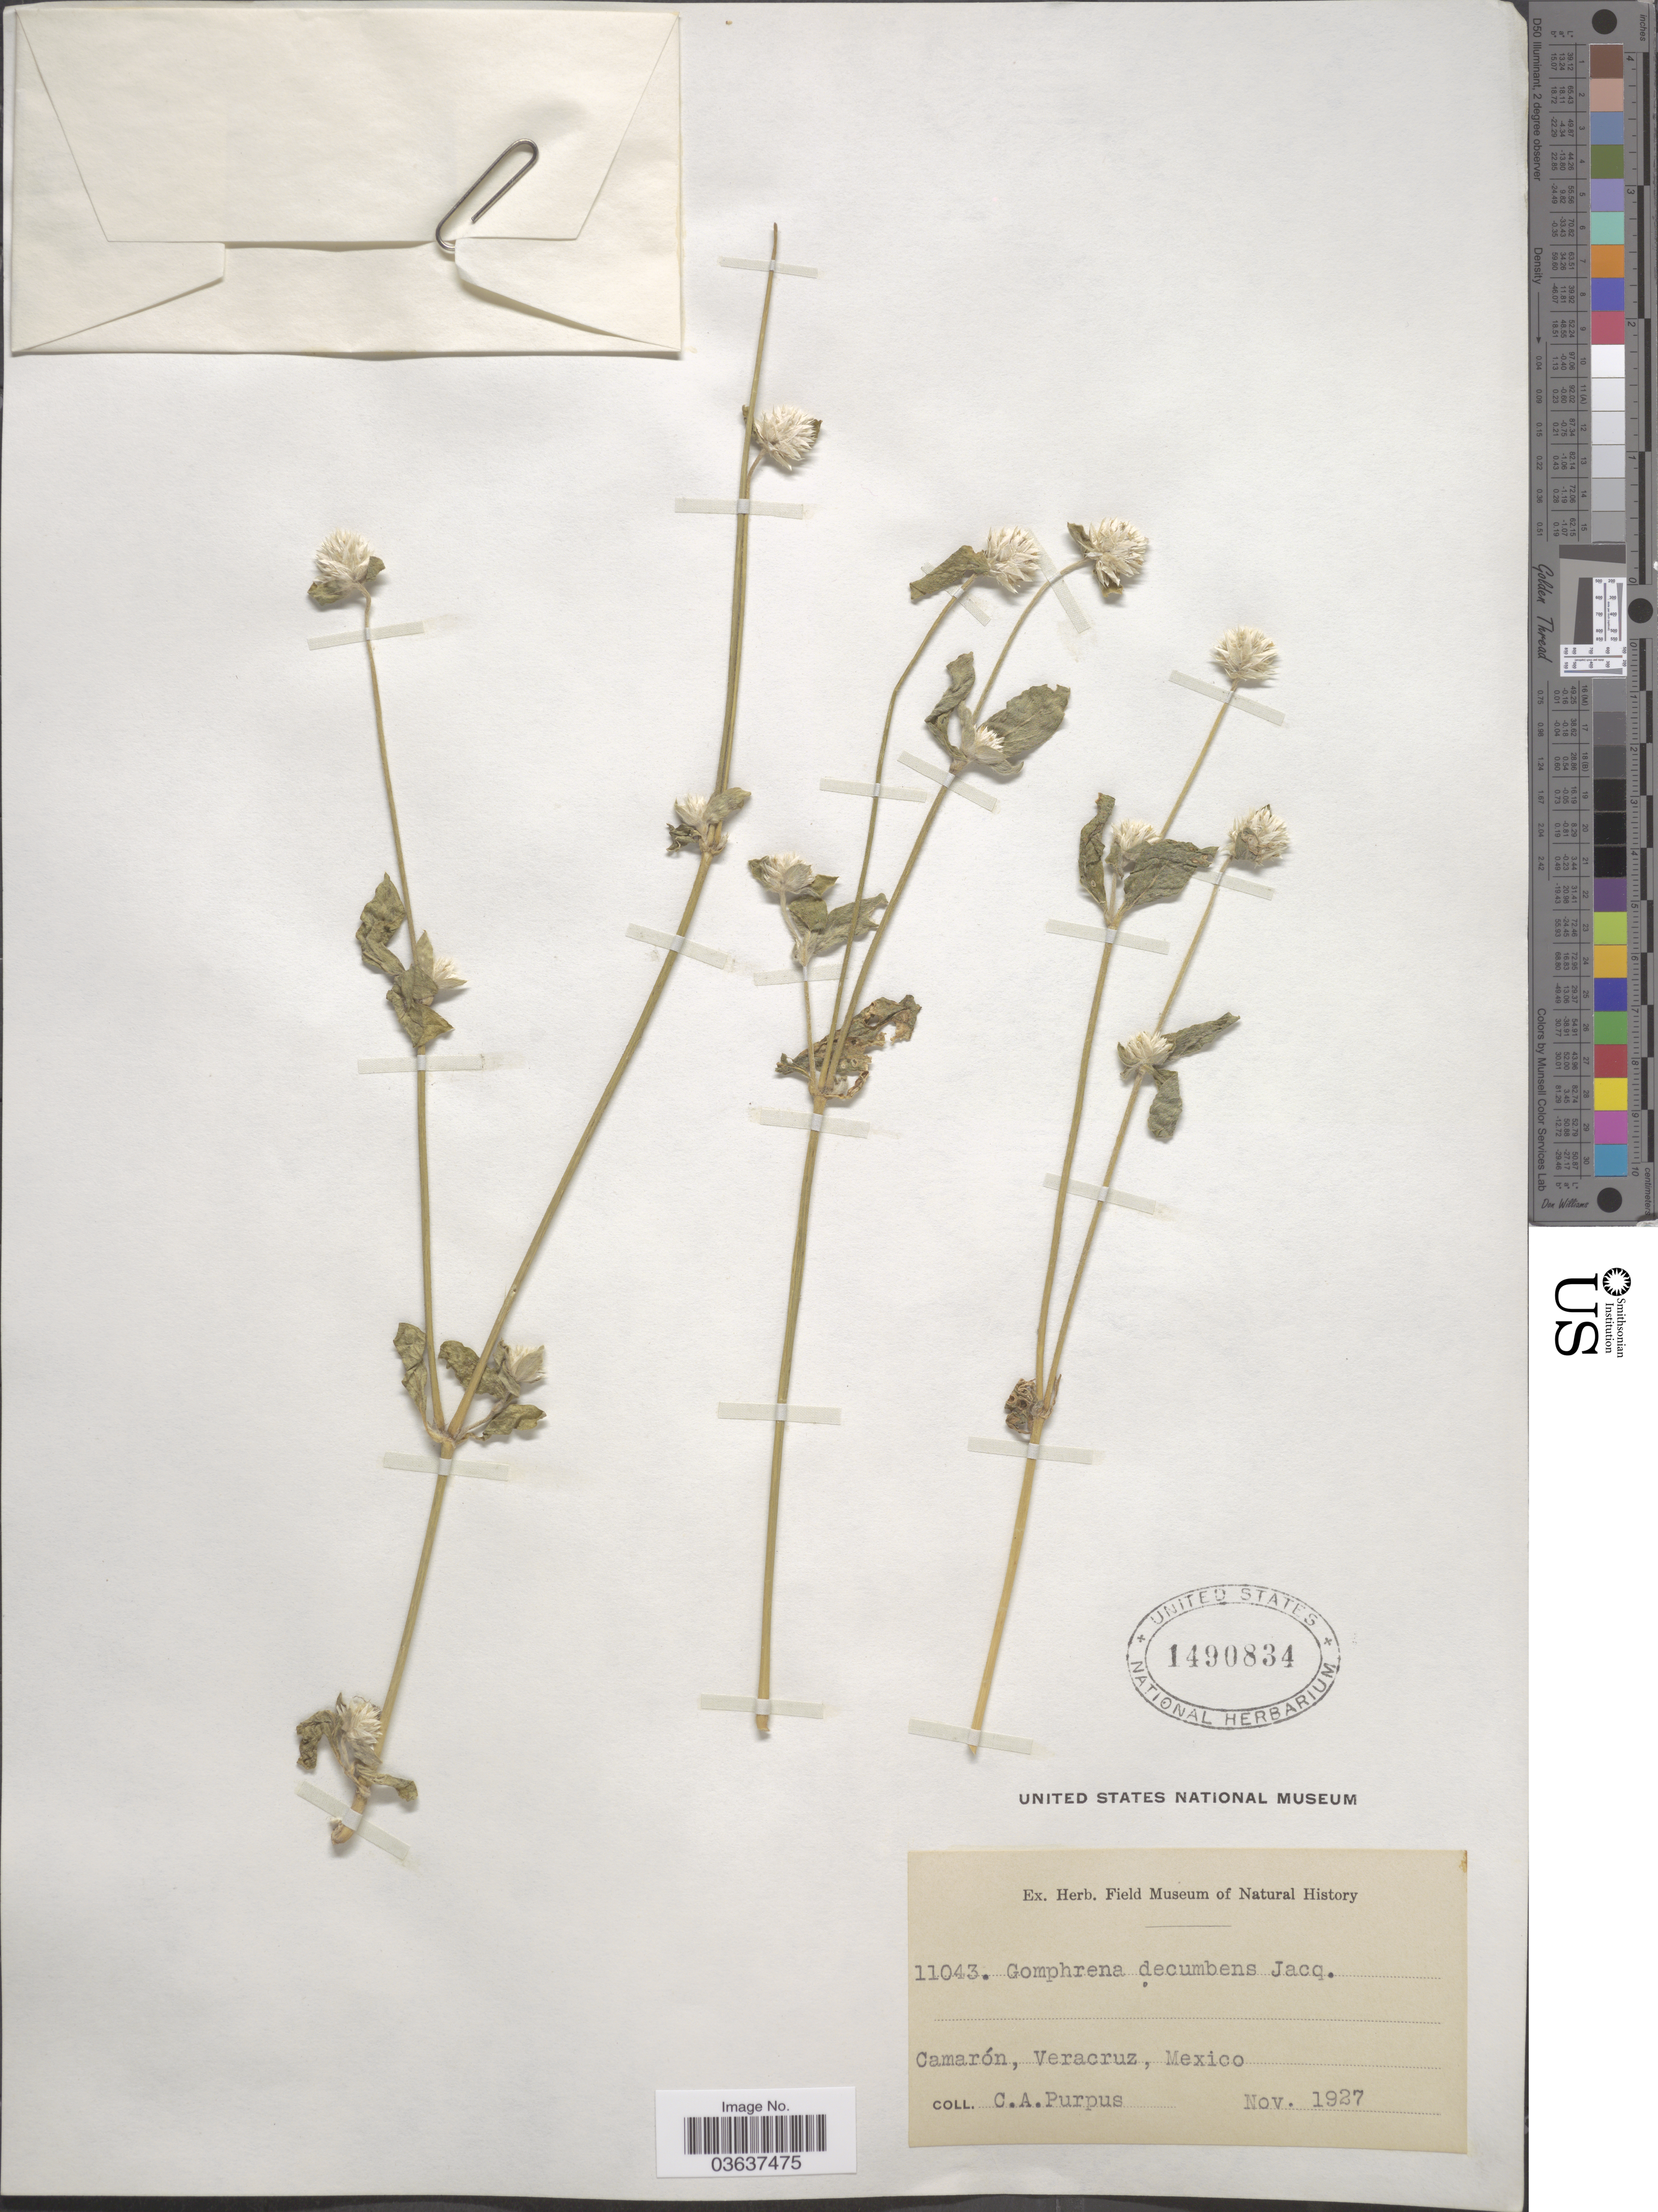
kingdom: Plantae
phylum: Tracheophyta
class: Magnoliopsida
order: Caryophyllales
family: Amaranthaceae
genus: Gomphrena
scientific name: Gomphrena decumbens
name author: Jacq.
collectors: C. A. Purpus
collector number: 11043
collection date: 1927-11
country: Mexico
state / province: Veracruz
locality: Camarón, Veracruz.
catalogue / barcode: US 1490834